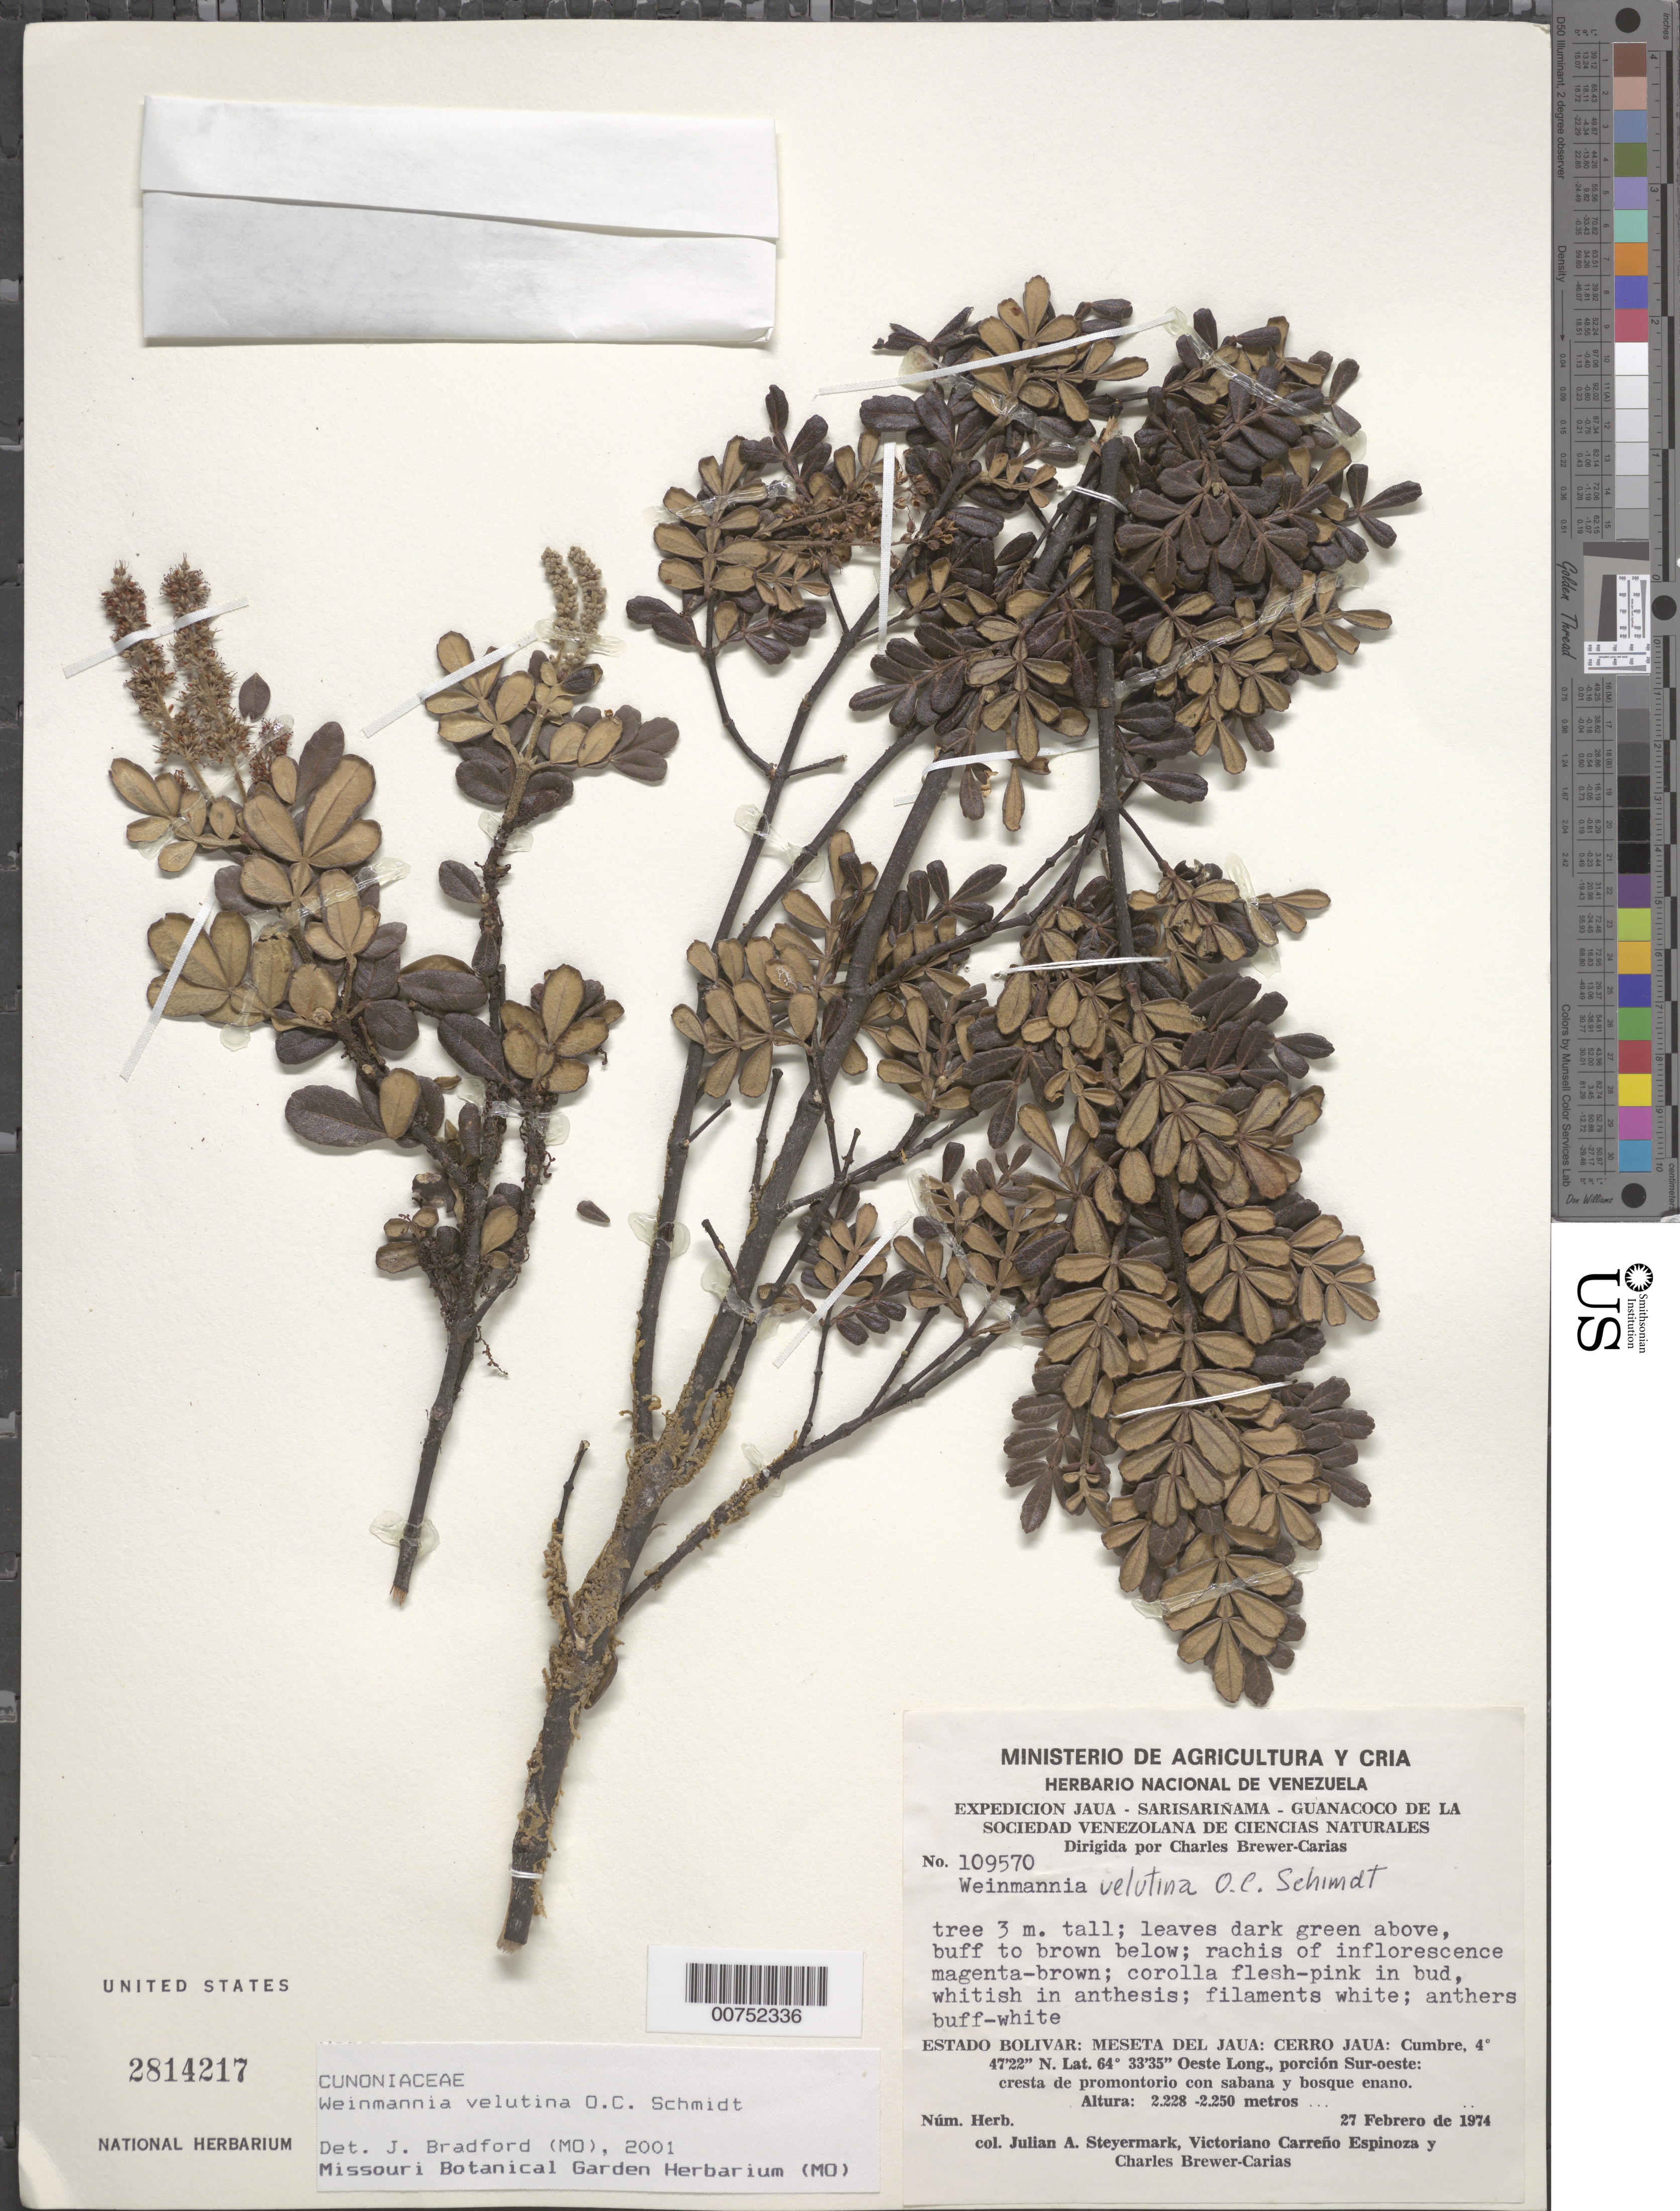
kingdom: Plantae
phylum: Tracheophyta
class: Magnoliopsida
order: Oxalidales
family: Cunoniaceae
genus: Weinmannia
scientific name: Weinmannia velutina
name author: O.C. Schmidt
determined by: Bradford, J. C.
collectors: J. Steyermark, V. Carreño E. & C. Brewer-Carias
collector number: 109570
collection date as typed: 27-Feb-74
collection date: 1974-02-27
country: Venezuela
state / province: Bolívar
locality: Meseta del Jaua: Cerro Jaua, cumbre porción SO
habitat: Cresta de promontorio con sabana y bosque enano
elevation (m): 2228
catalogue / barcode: US 2814217